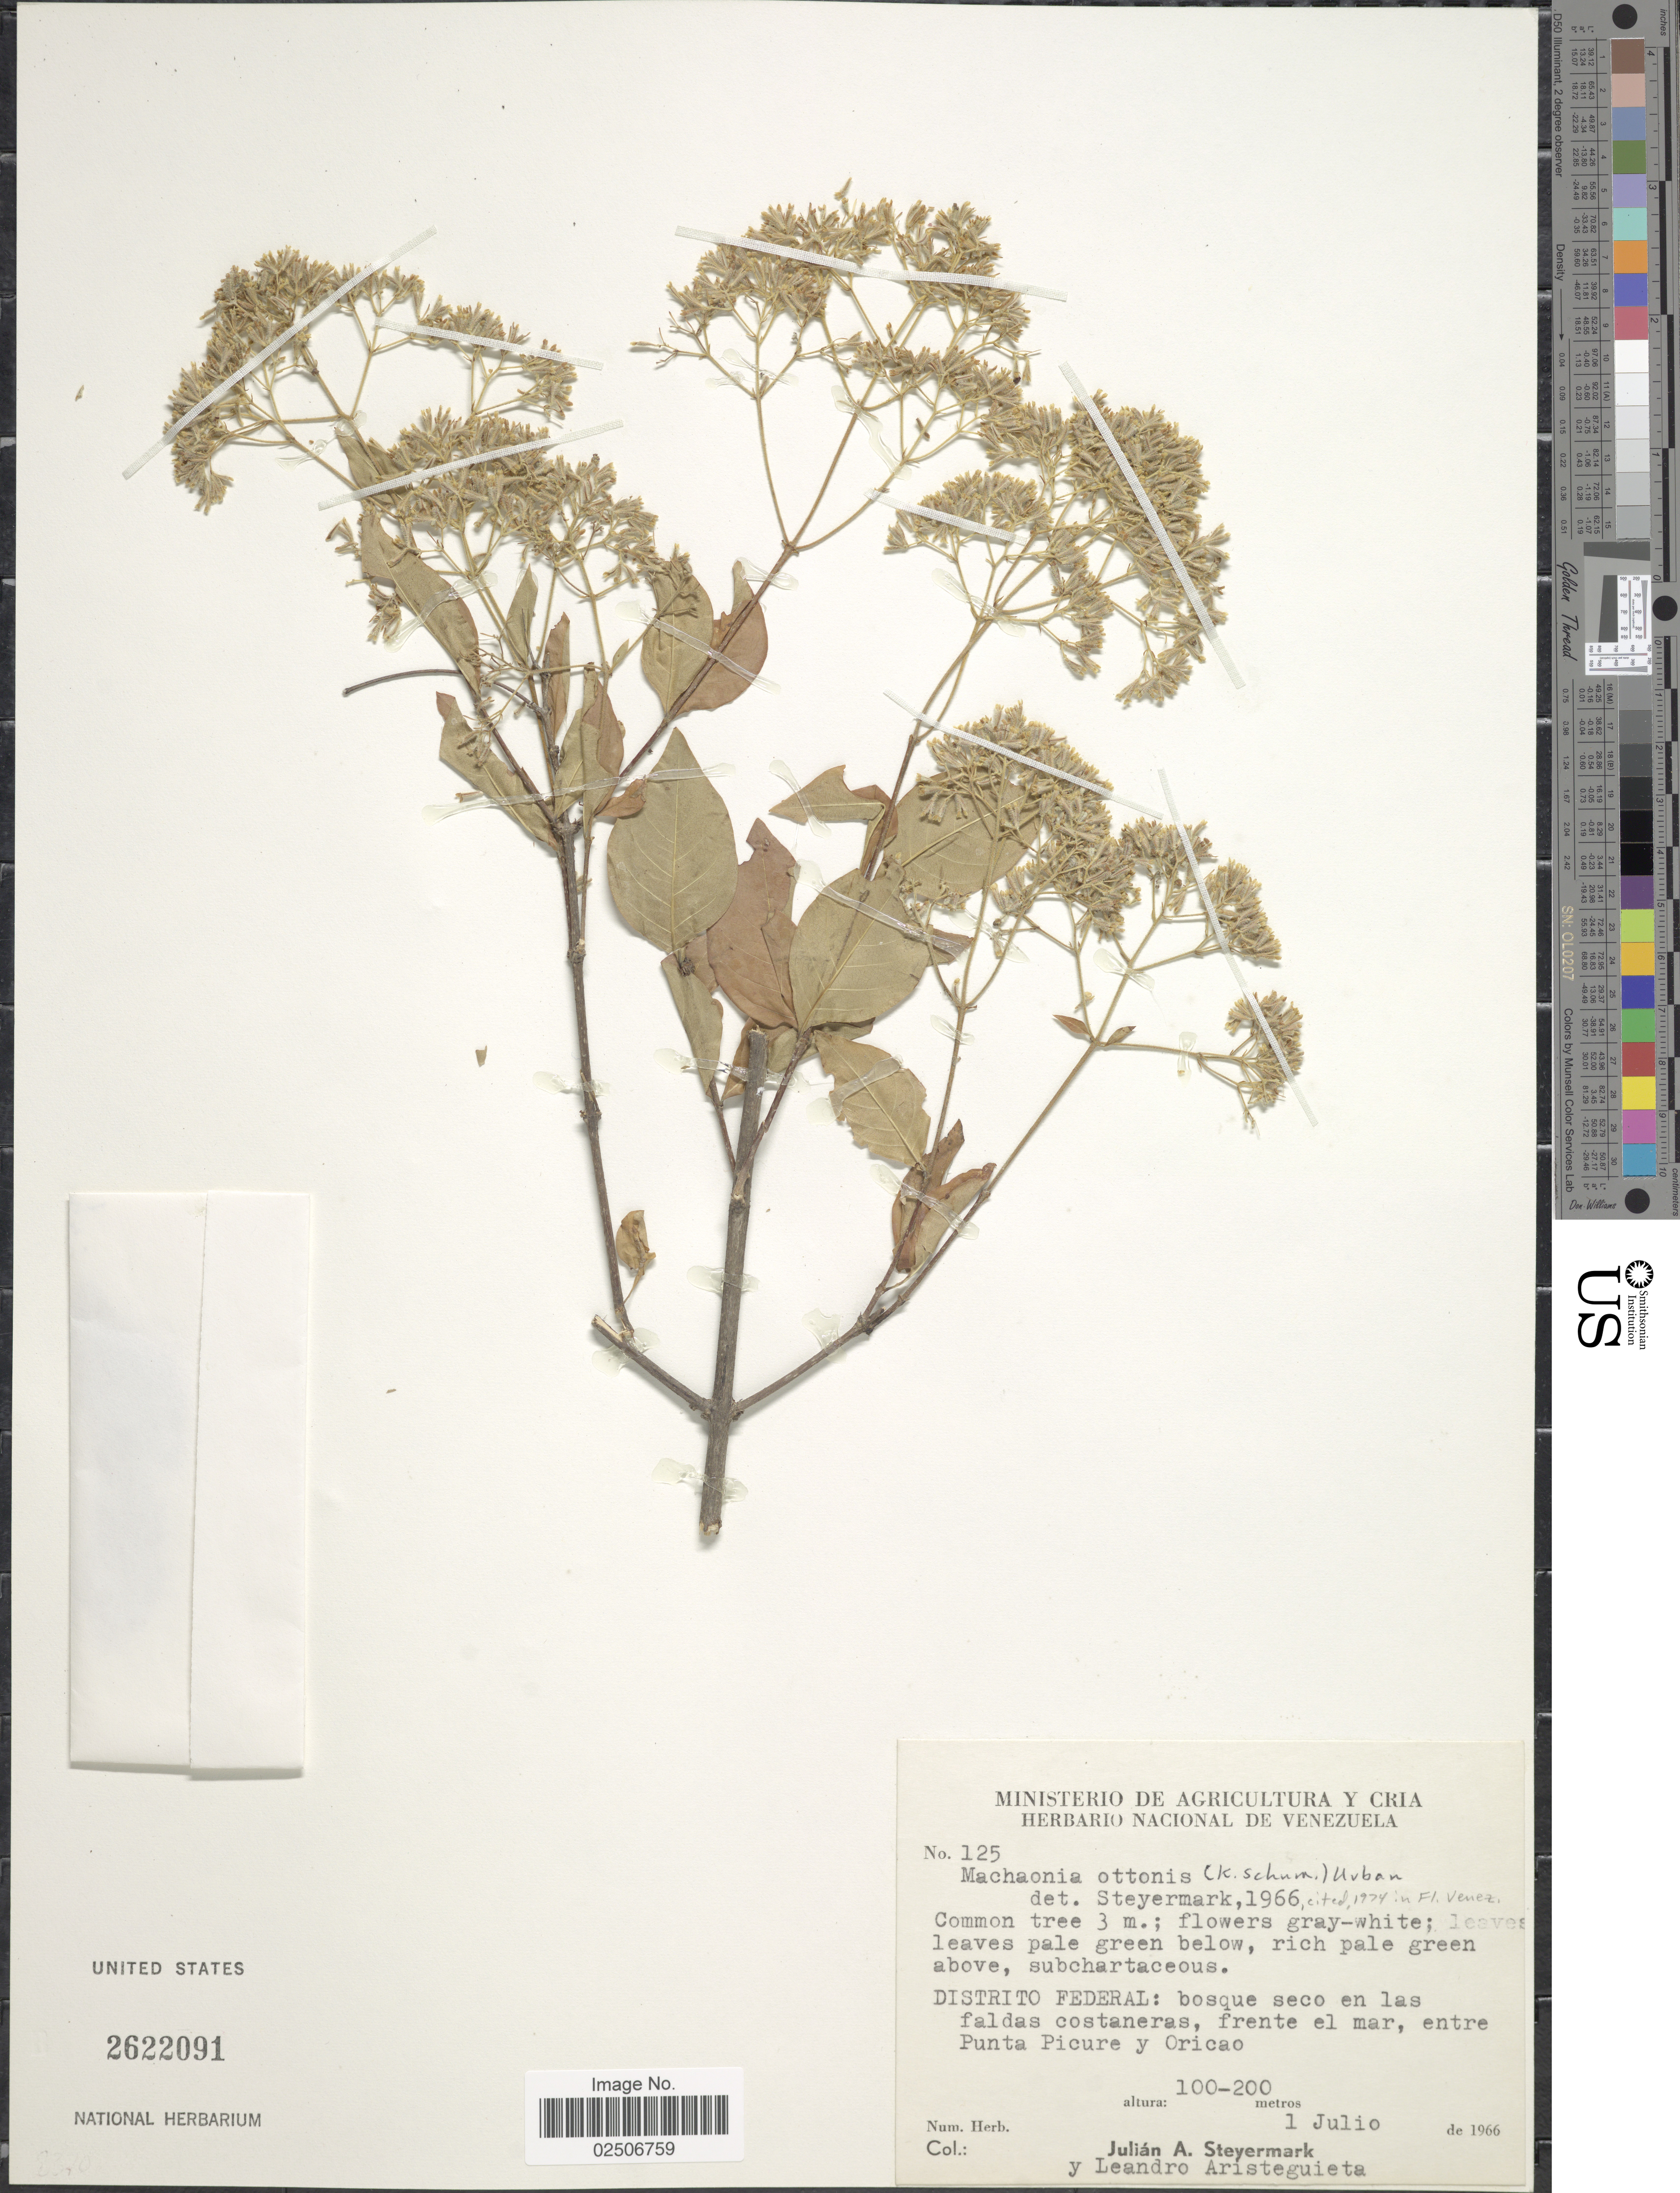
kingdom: Plantae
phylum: Tracheophyta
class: Magnoliopsida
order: Gentianales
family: Rubiaceae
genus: Machaonia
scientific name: Machaonia ottonis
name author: (K. Schum.) Urb.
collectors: J. Steyermark & L. Aristeguieta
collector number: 125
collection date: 1966-07-01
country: Venezuela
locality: Distrito Federal: bosque seco en las faldas costaneras, frente el mar, entre Punta Picure y Oricao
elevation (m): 100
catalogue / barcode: US 2622091